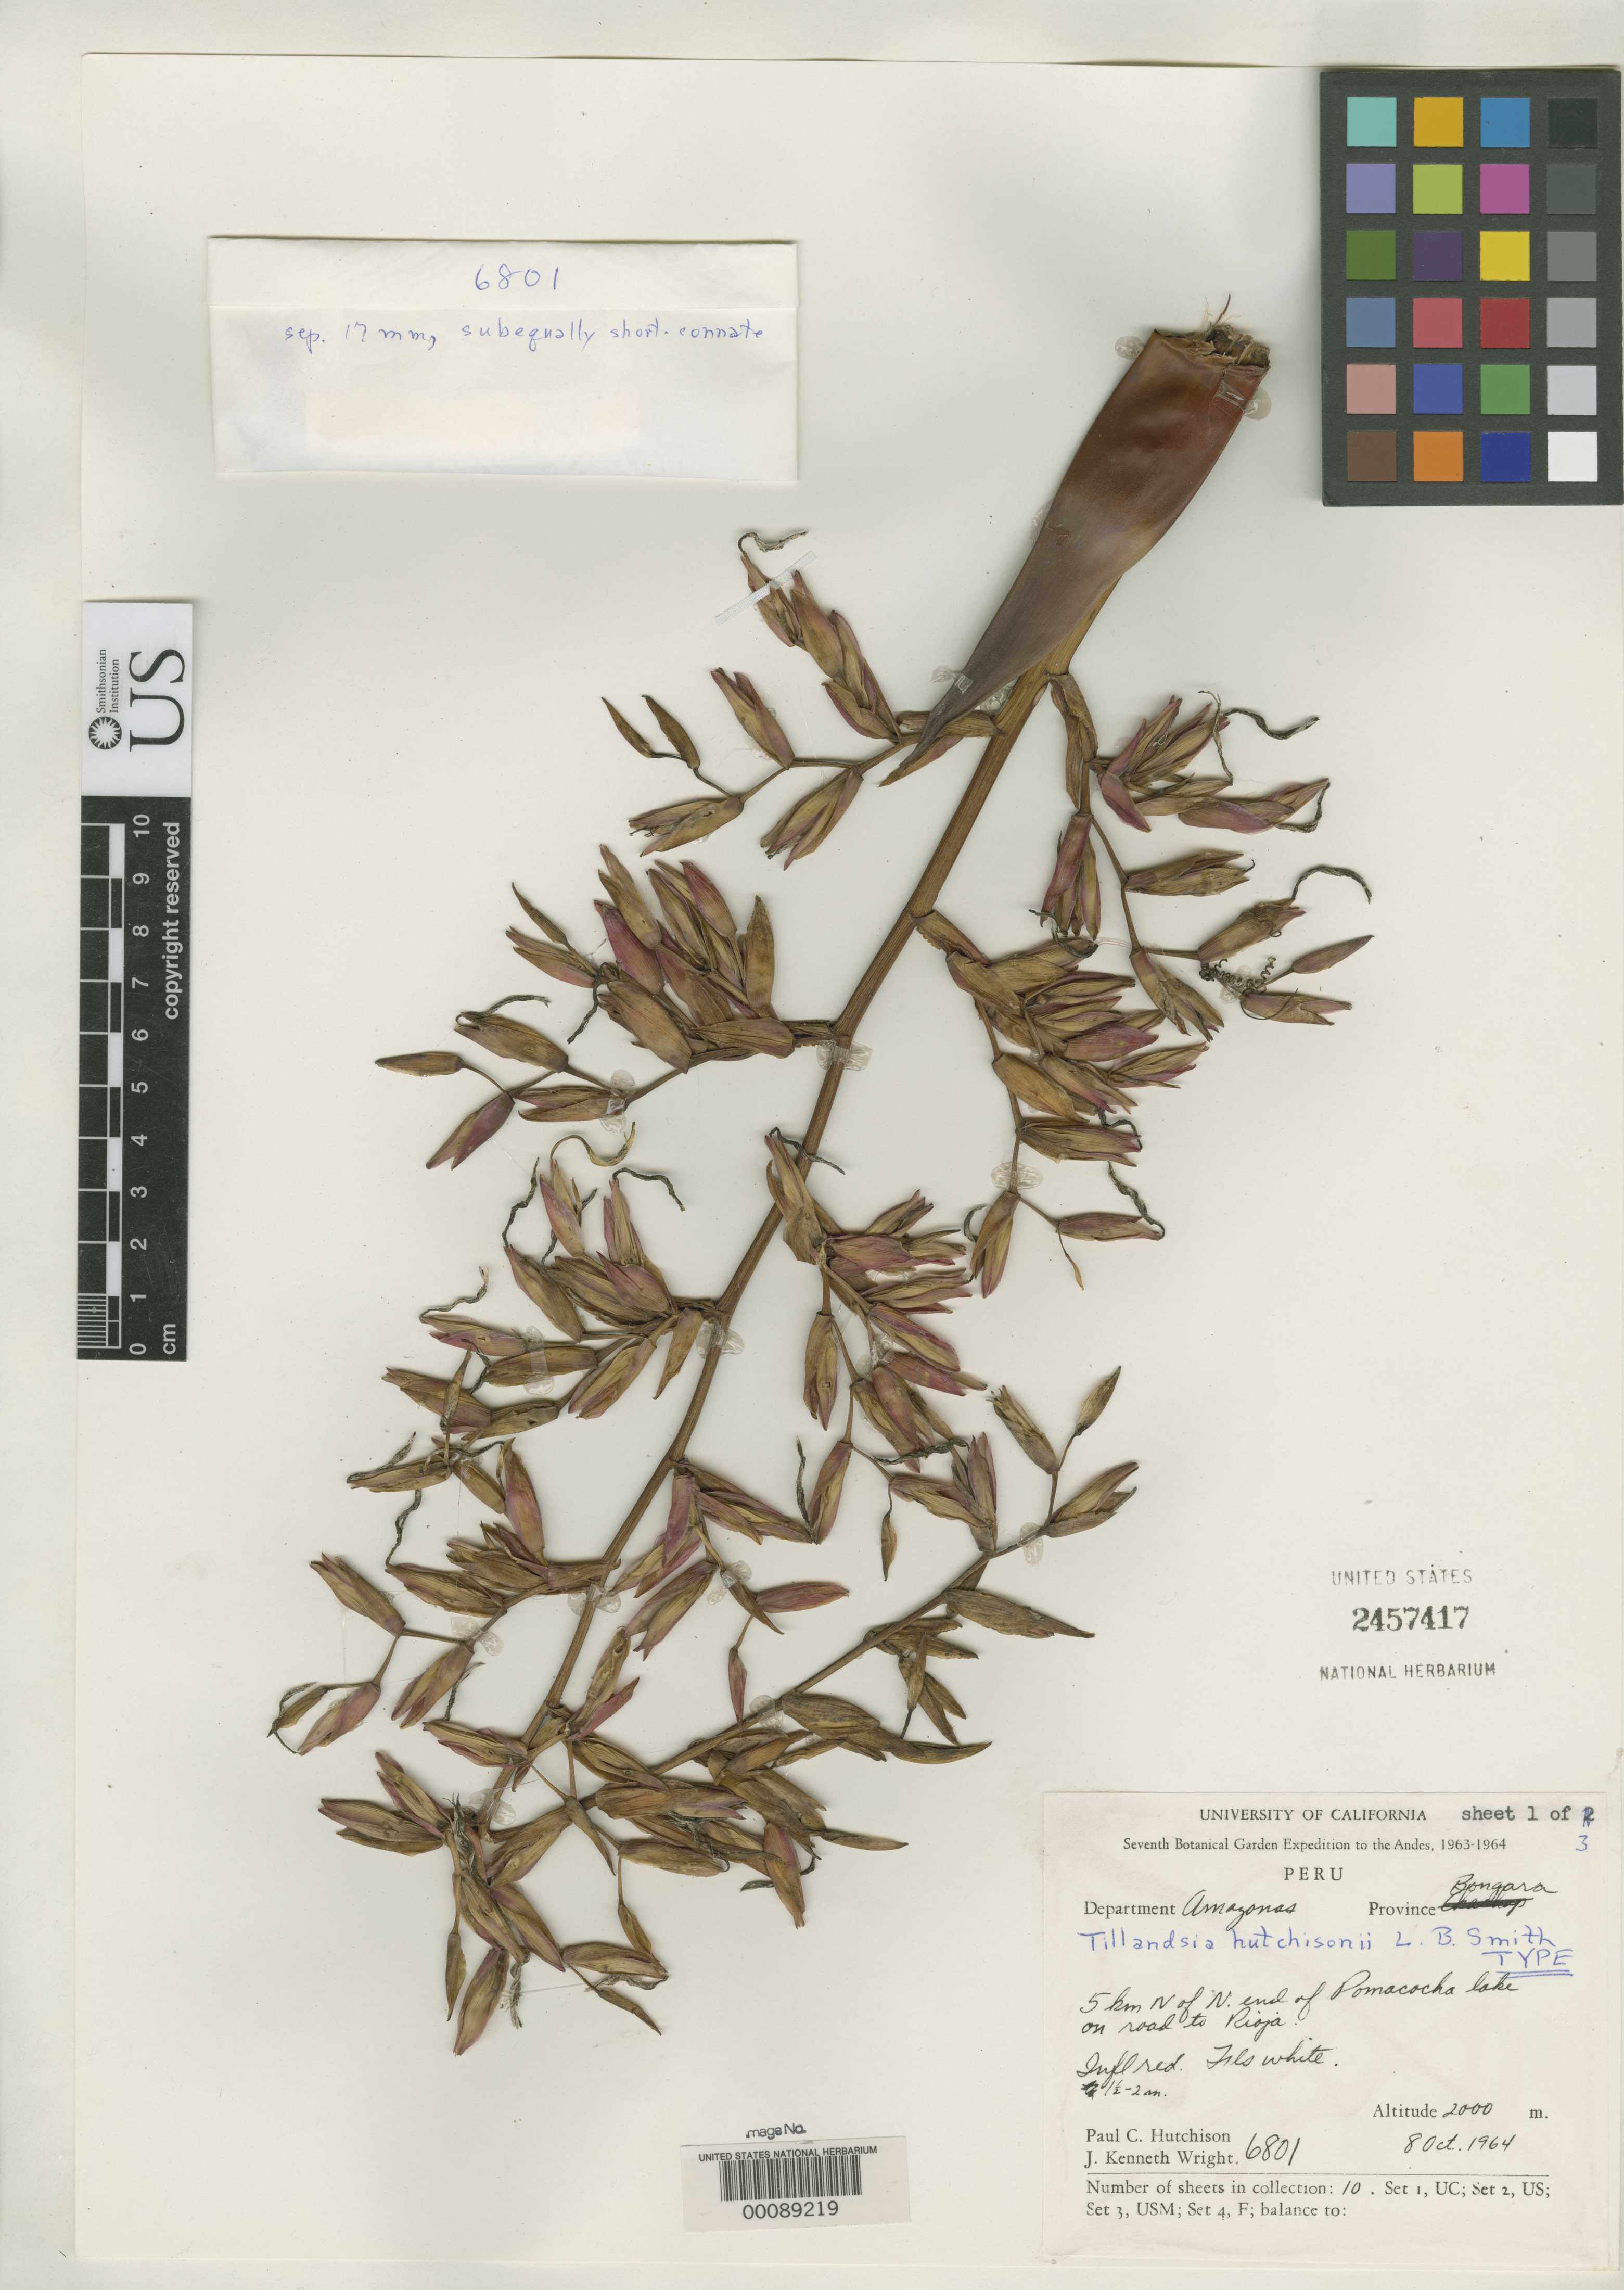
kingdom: Plantae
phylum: Tracheophyta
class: Liliopsida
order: Poales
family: Bromeliaceae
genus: Tillandsia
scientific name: Tillandsia hutchisonii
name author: L.B. Sm.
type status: Holotype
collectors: P. C. Hutchison & J. K. Wright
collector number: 6801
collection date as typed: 08 Oct 1964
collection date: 1964-10-08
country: Peru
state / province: Amazonas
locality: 5 km N of north end of Pomacocha lake on road to Rioja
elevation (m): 2000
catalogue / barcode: US 2457417